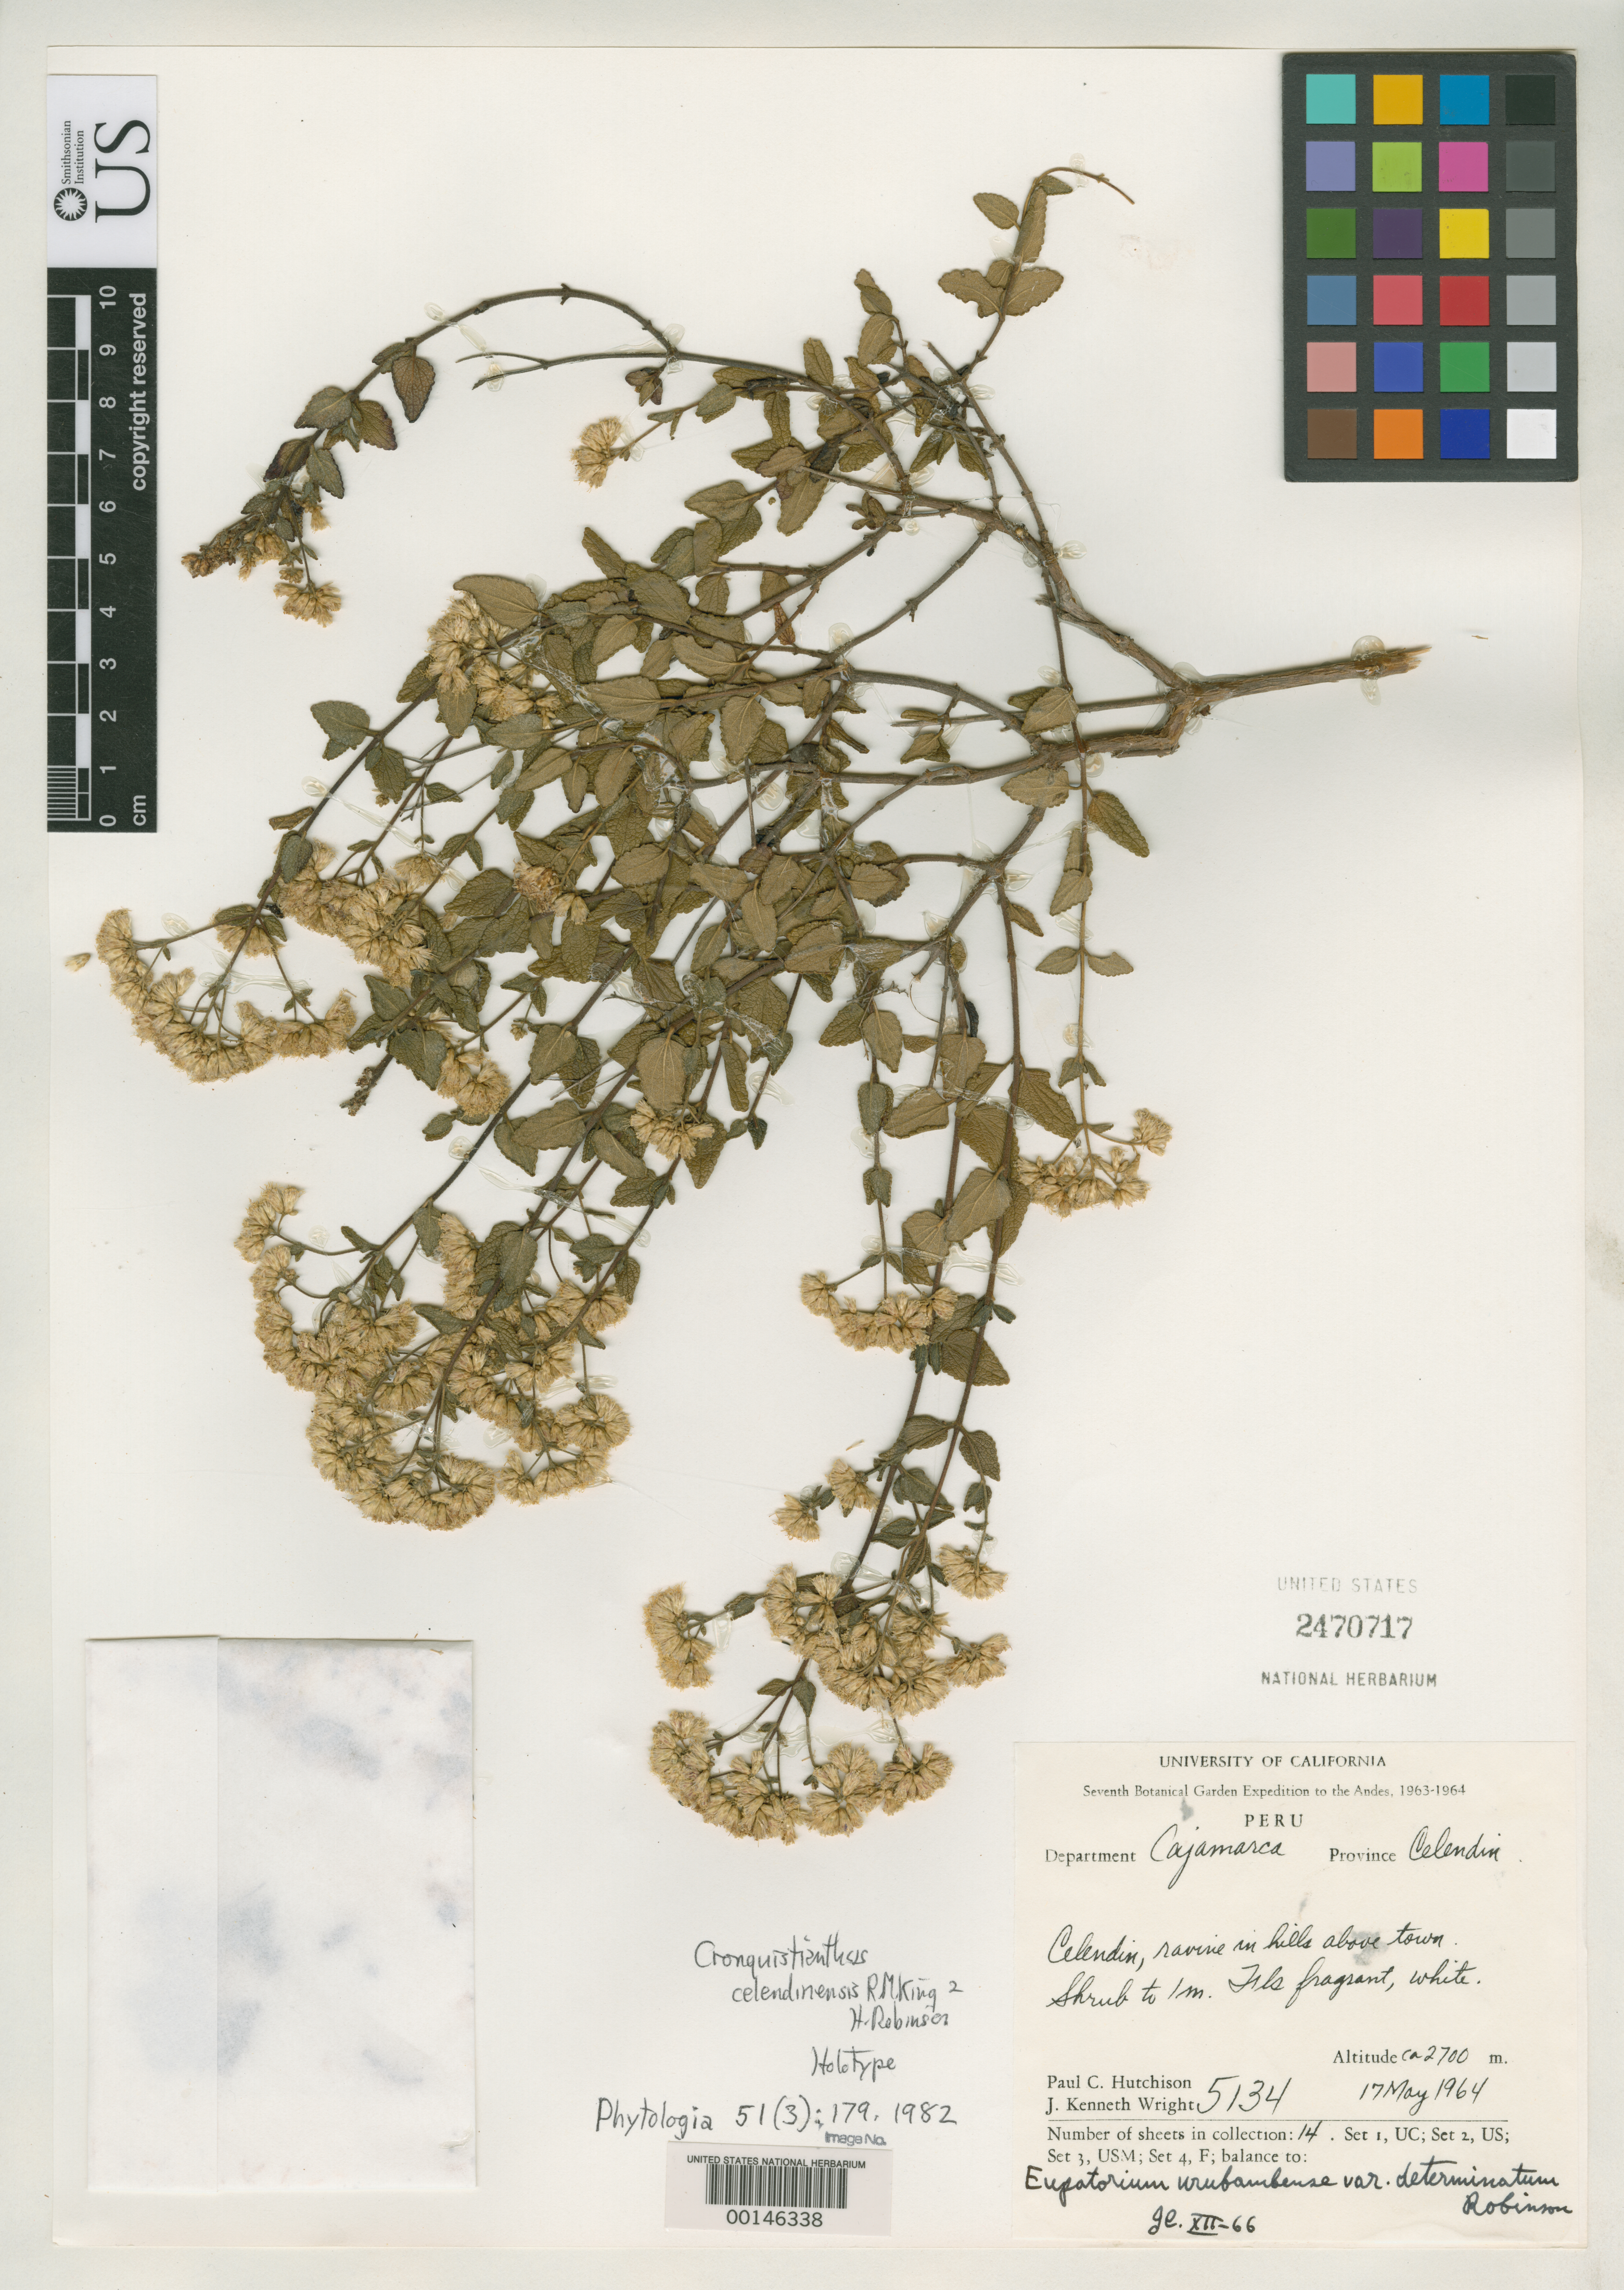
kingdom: Plantae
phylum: Tracheophyta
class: Magnoliopsida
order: Asterales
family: Asteraceae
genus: Cronquistianthus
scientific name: Cronquistianthus celendinensis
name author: R.M. King & H. Rob.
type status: Holotype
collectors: P. C. Hutchison & J. K. Wright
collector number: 5134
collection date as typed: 17 May 1964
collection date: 1964-05-17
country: Peru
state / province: Cajamarca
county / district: Celendín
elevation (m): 2700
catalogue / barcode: US 2470717